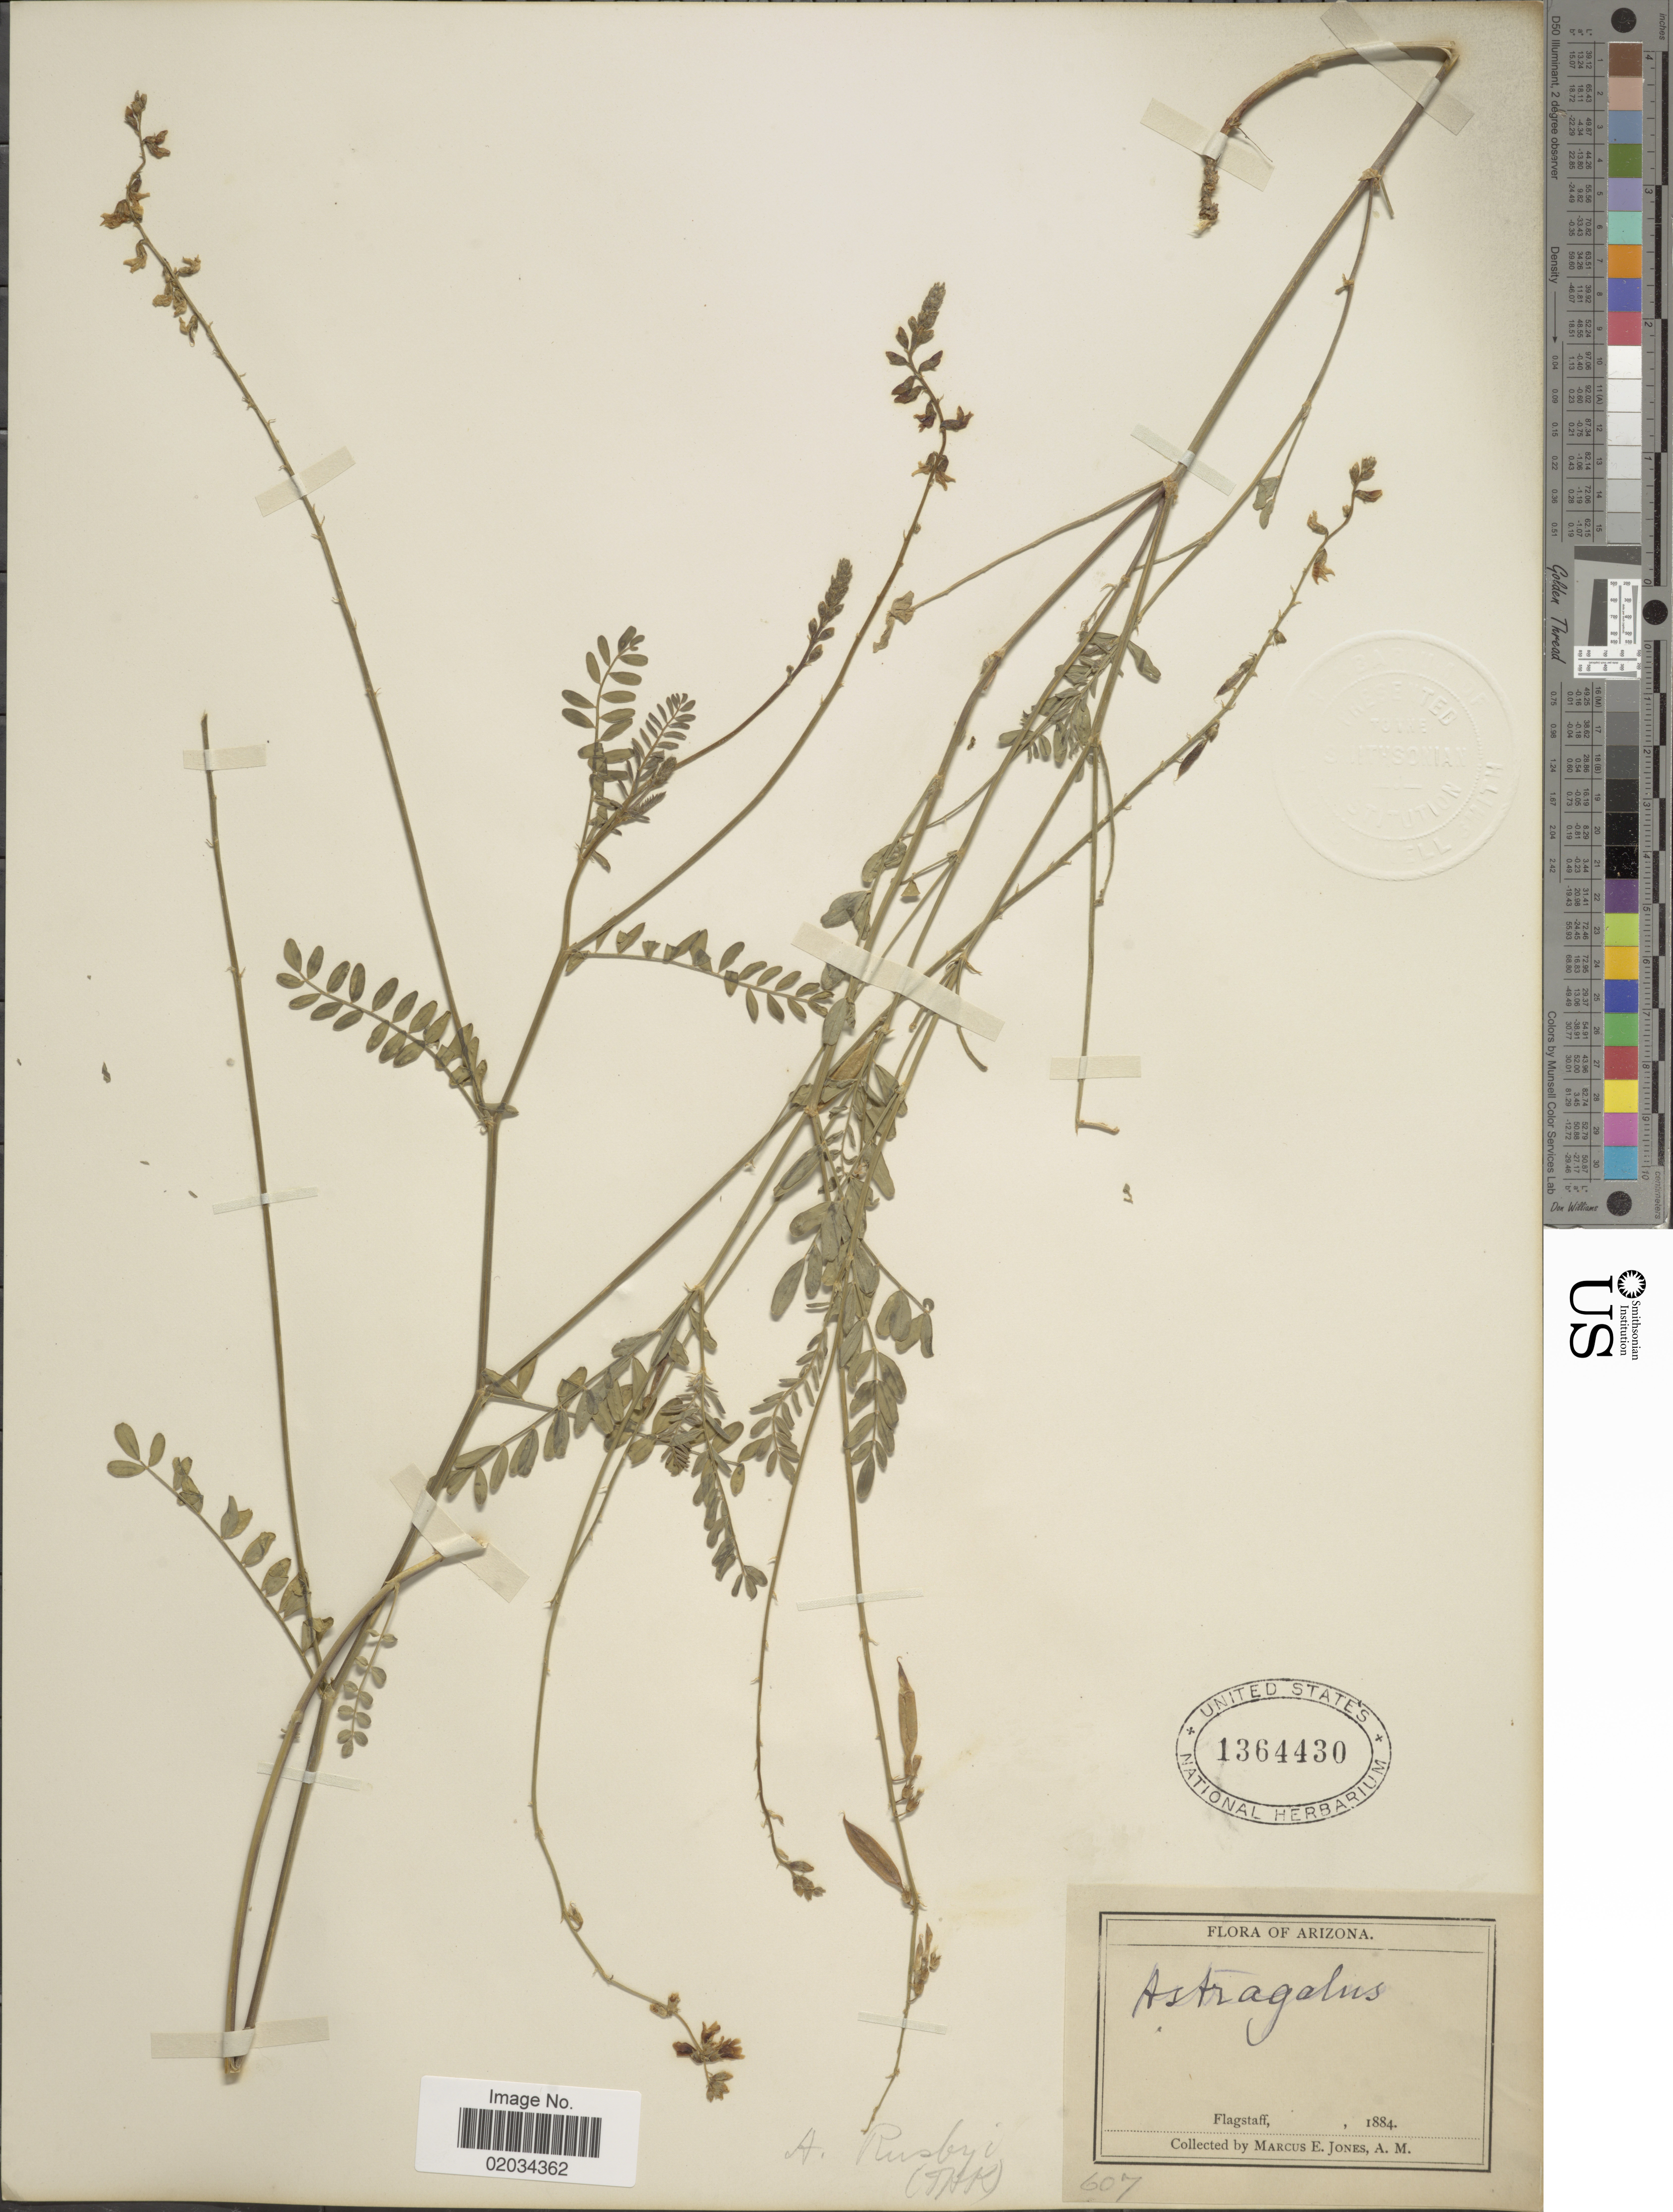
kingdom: Plantae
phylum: Tracheophyta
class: Magnoliopsida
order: Fabales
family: Fabaceae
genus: Astragalus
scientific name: Astragalus rusbyi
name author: Greene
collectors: M. E. Jones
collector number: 607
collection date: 1884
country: United States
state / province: Arizona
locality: Flagstaff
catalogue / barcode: US 1364430